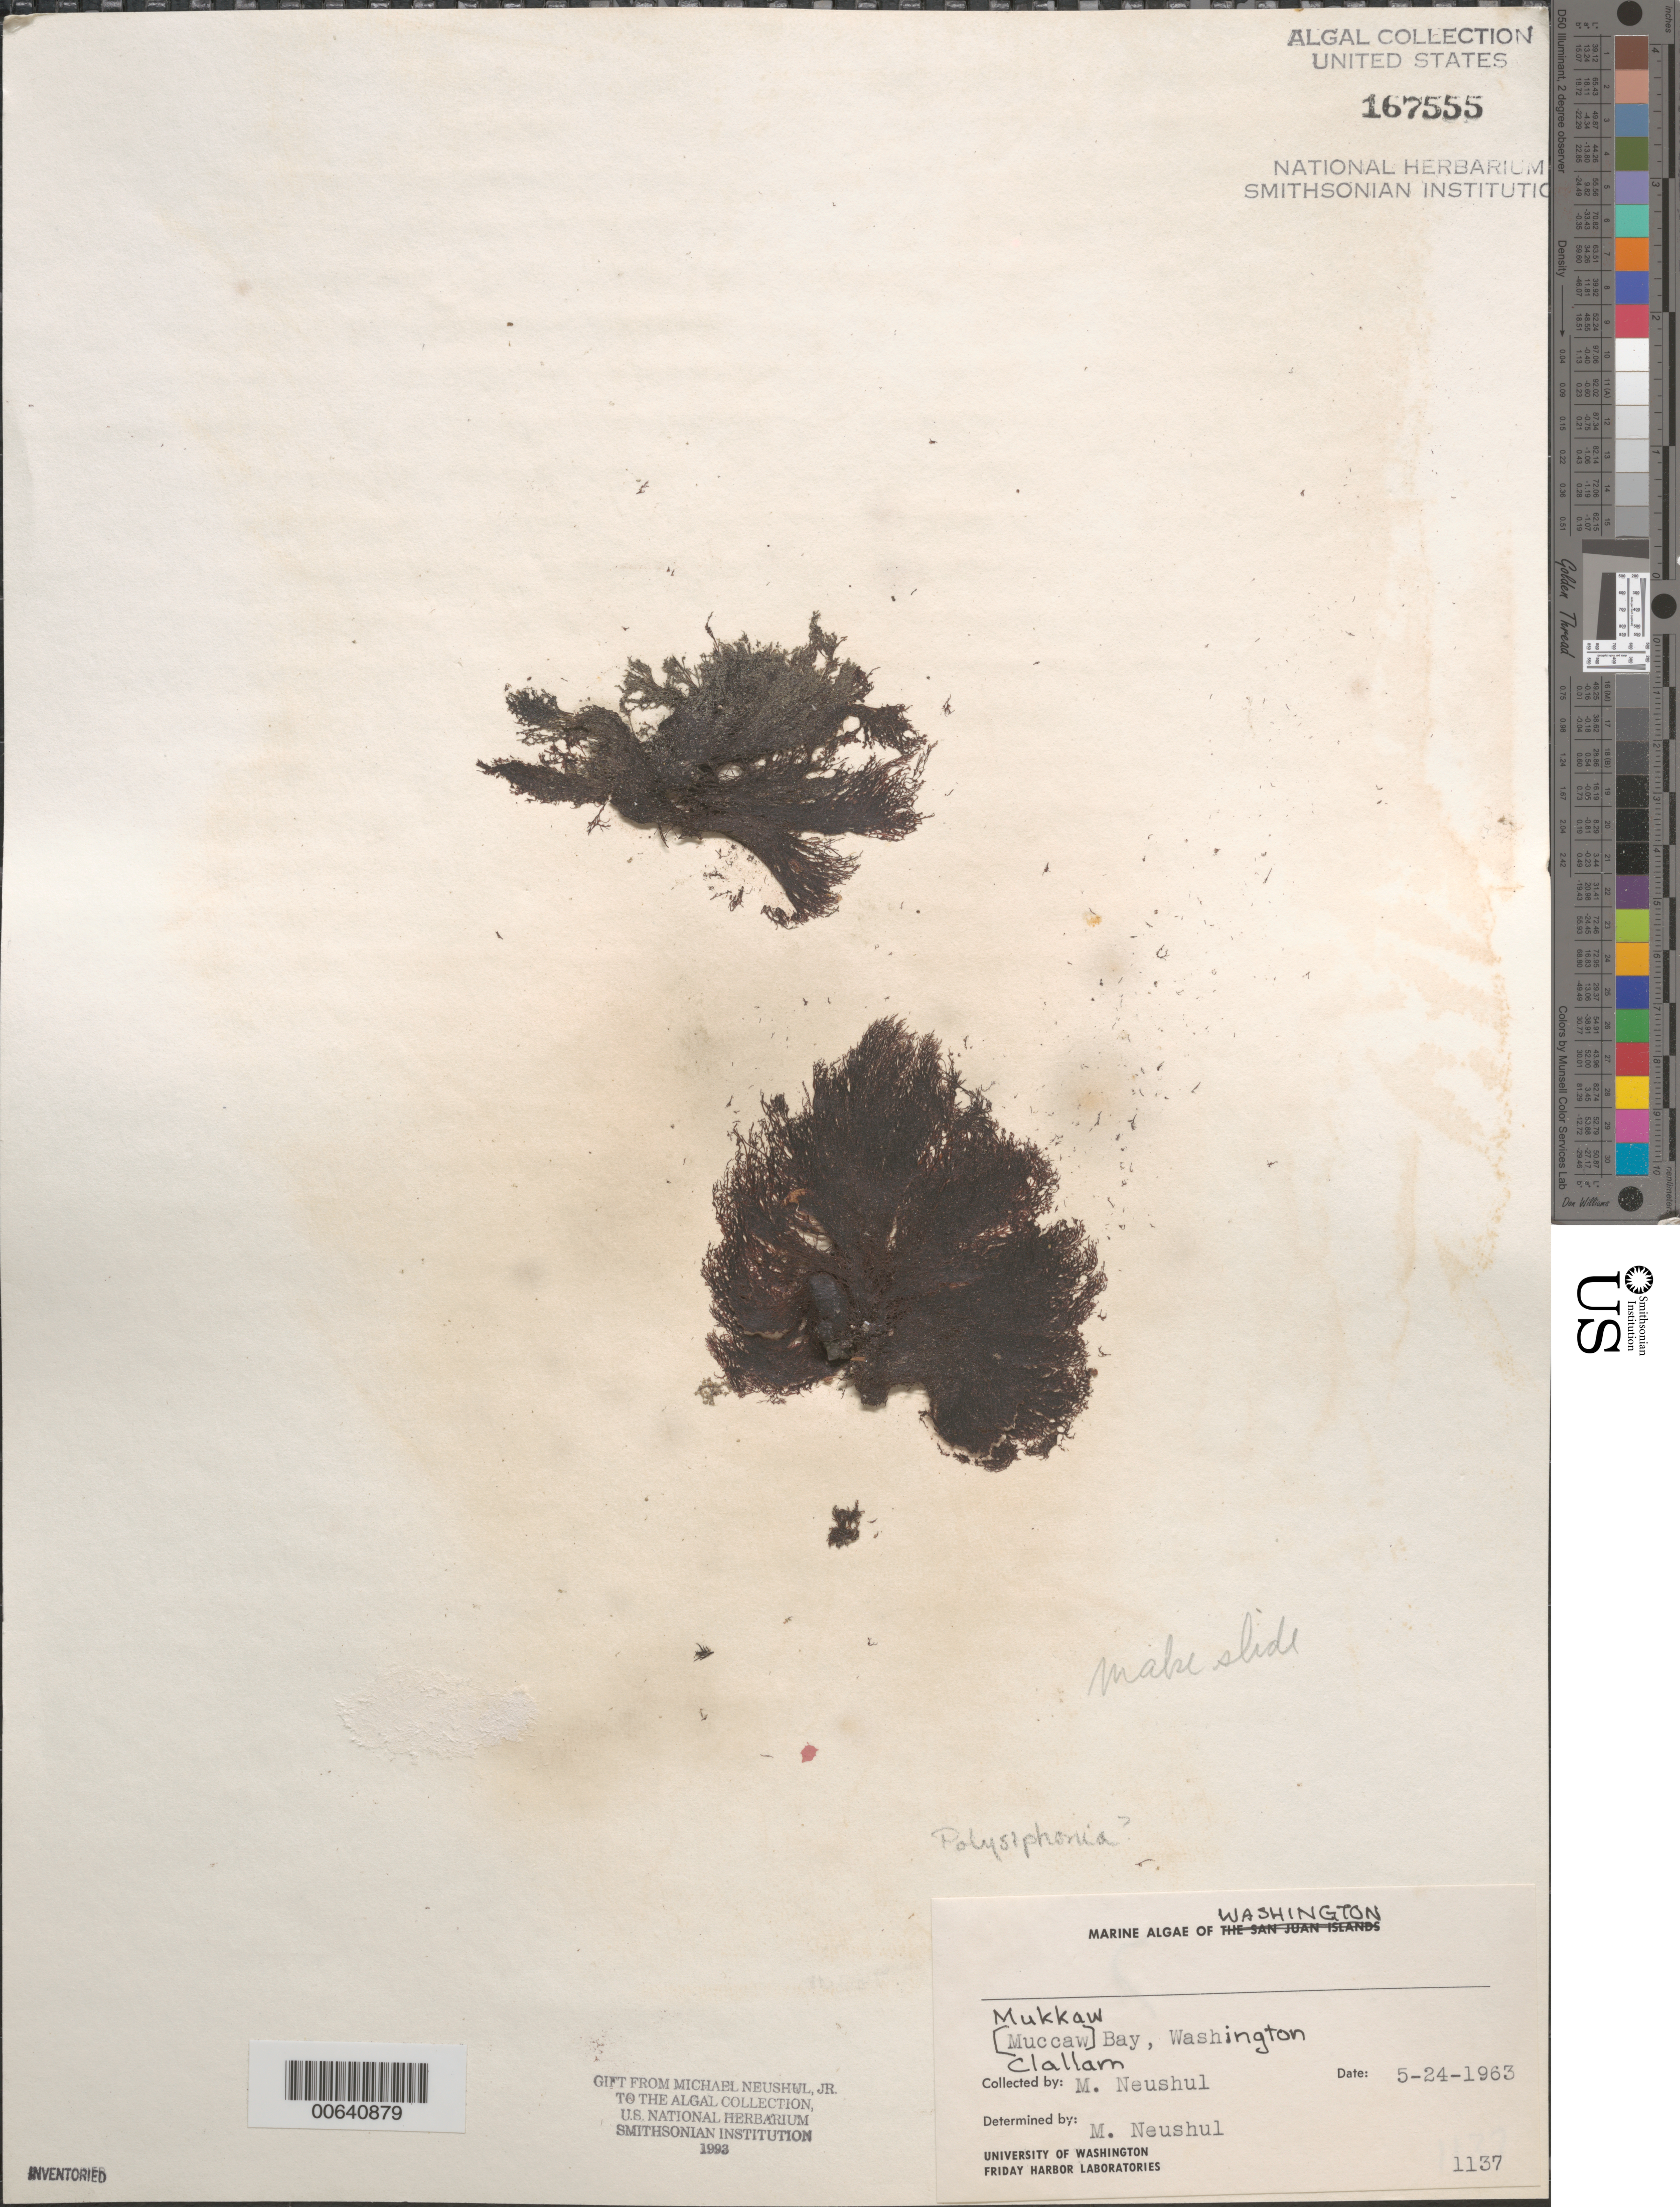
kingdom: Plantae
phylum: Rhodophyta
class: Florideophyceae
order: Ceramiales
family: Rhodomelaceae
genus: Polysiphonia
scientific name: Polysiphonia sp.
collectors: M. Neushul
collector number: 1137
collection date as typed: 24 May 1963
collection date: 1963-05-24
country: United States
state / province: Washington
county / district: Clallam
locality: Mukkaw Bay (Muccaw Bay)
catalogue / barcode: US 167555